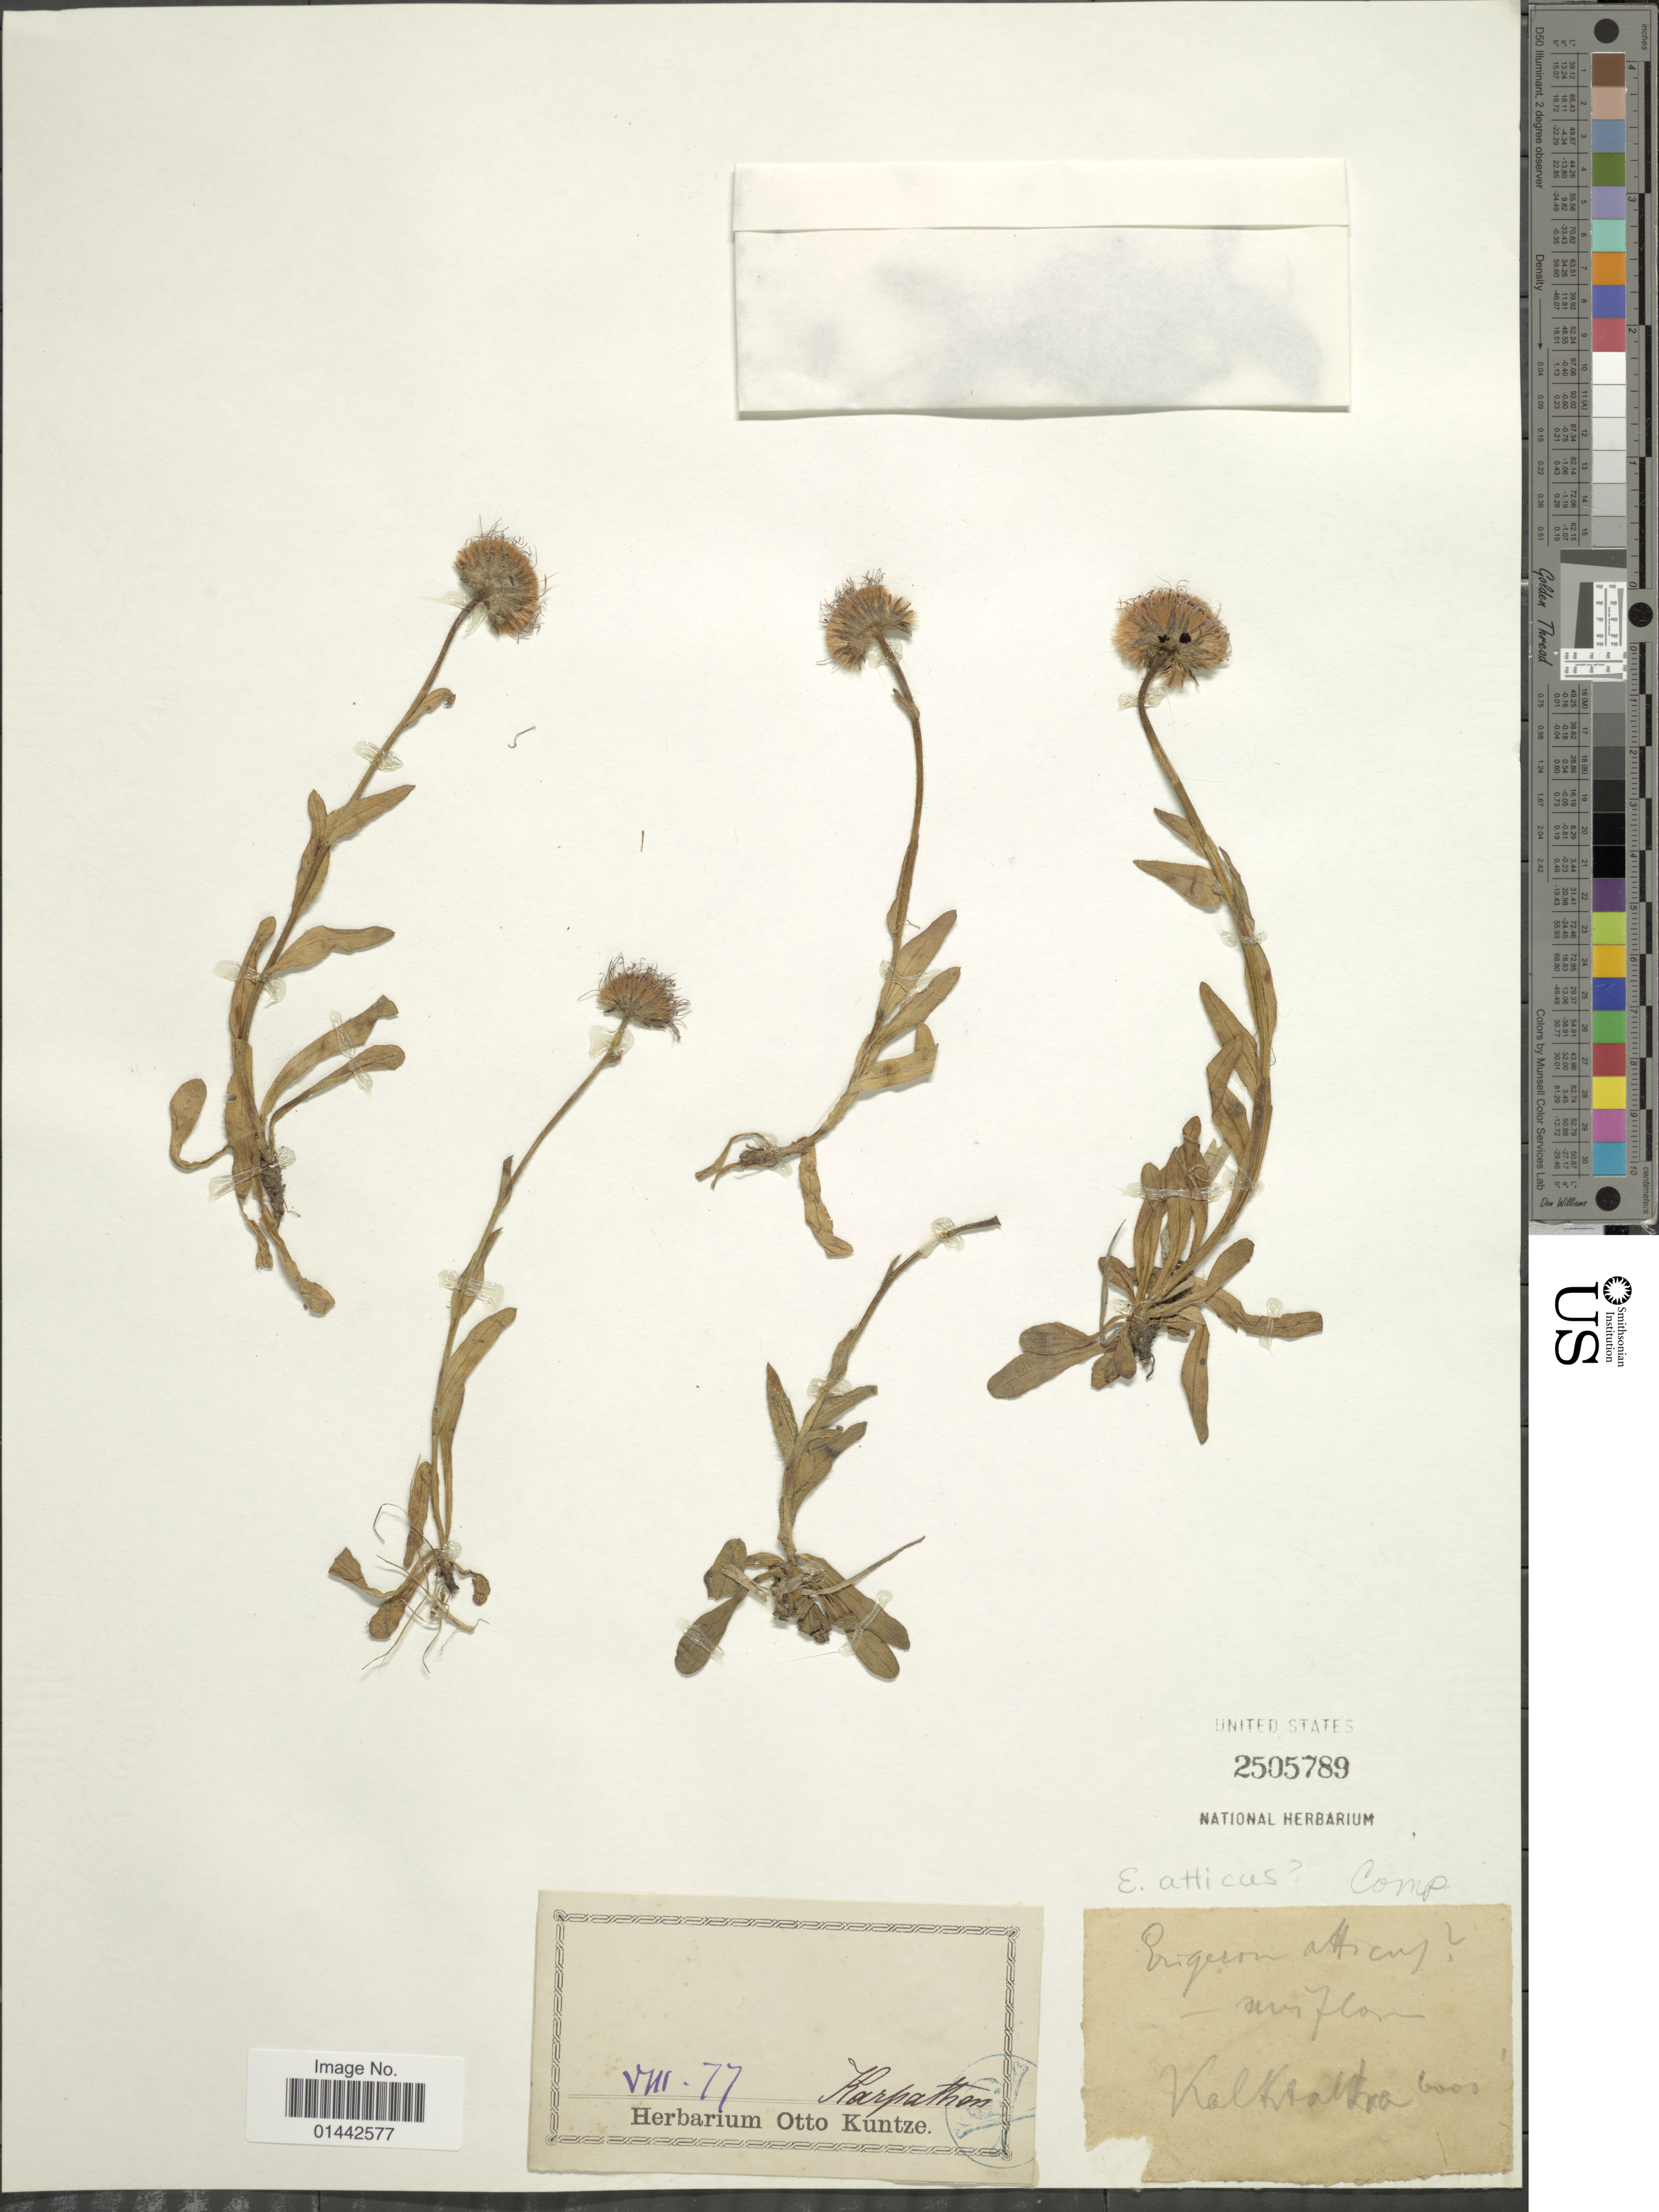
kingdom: Plantae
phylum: Tracheophyta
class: Magnoliopsida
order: Asterales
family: Asteraceae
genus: Erigeron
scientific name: Erigeron atticus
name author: Vill.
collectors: ex herb. Otto Kuntze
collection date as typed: Transcribed d/m/y: /8/77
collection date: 1877-08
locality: Karpathen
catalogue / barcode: US 2505789